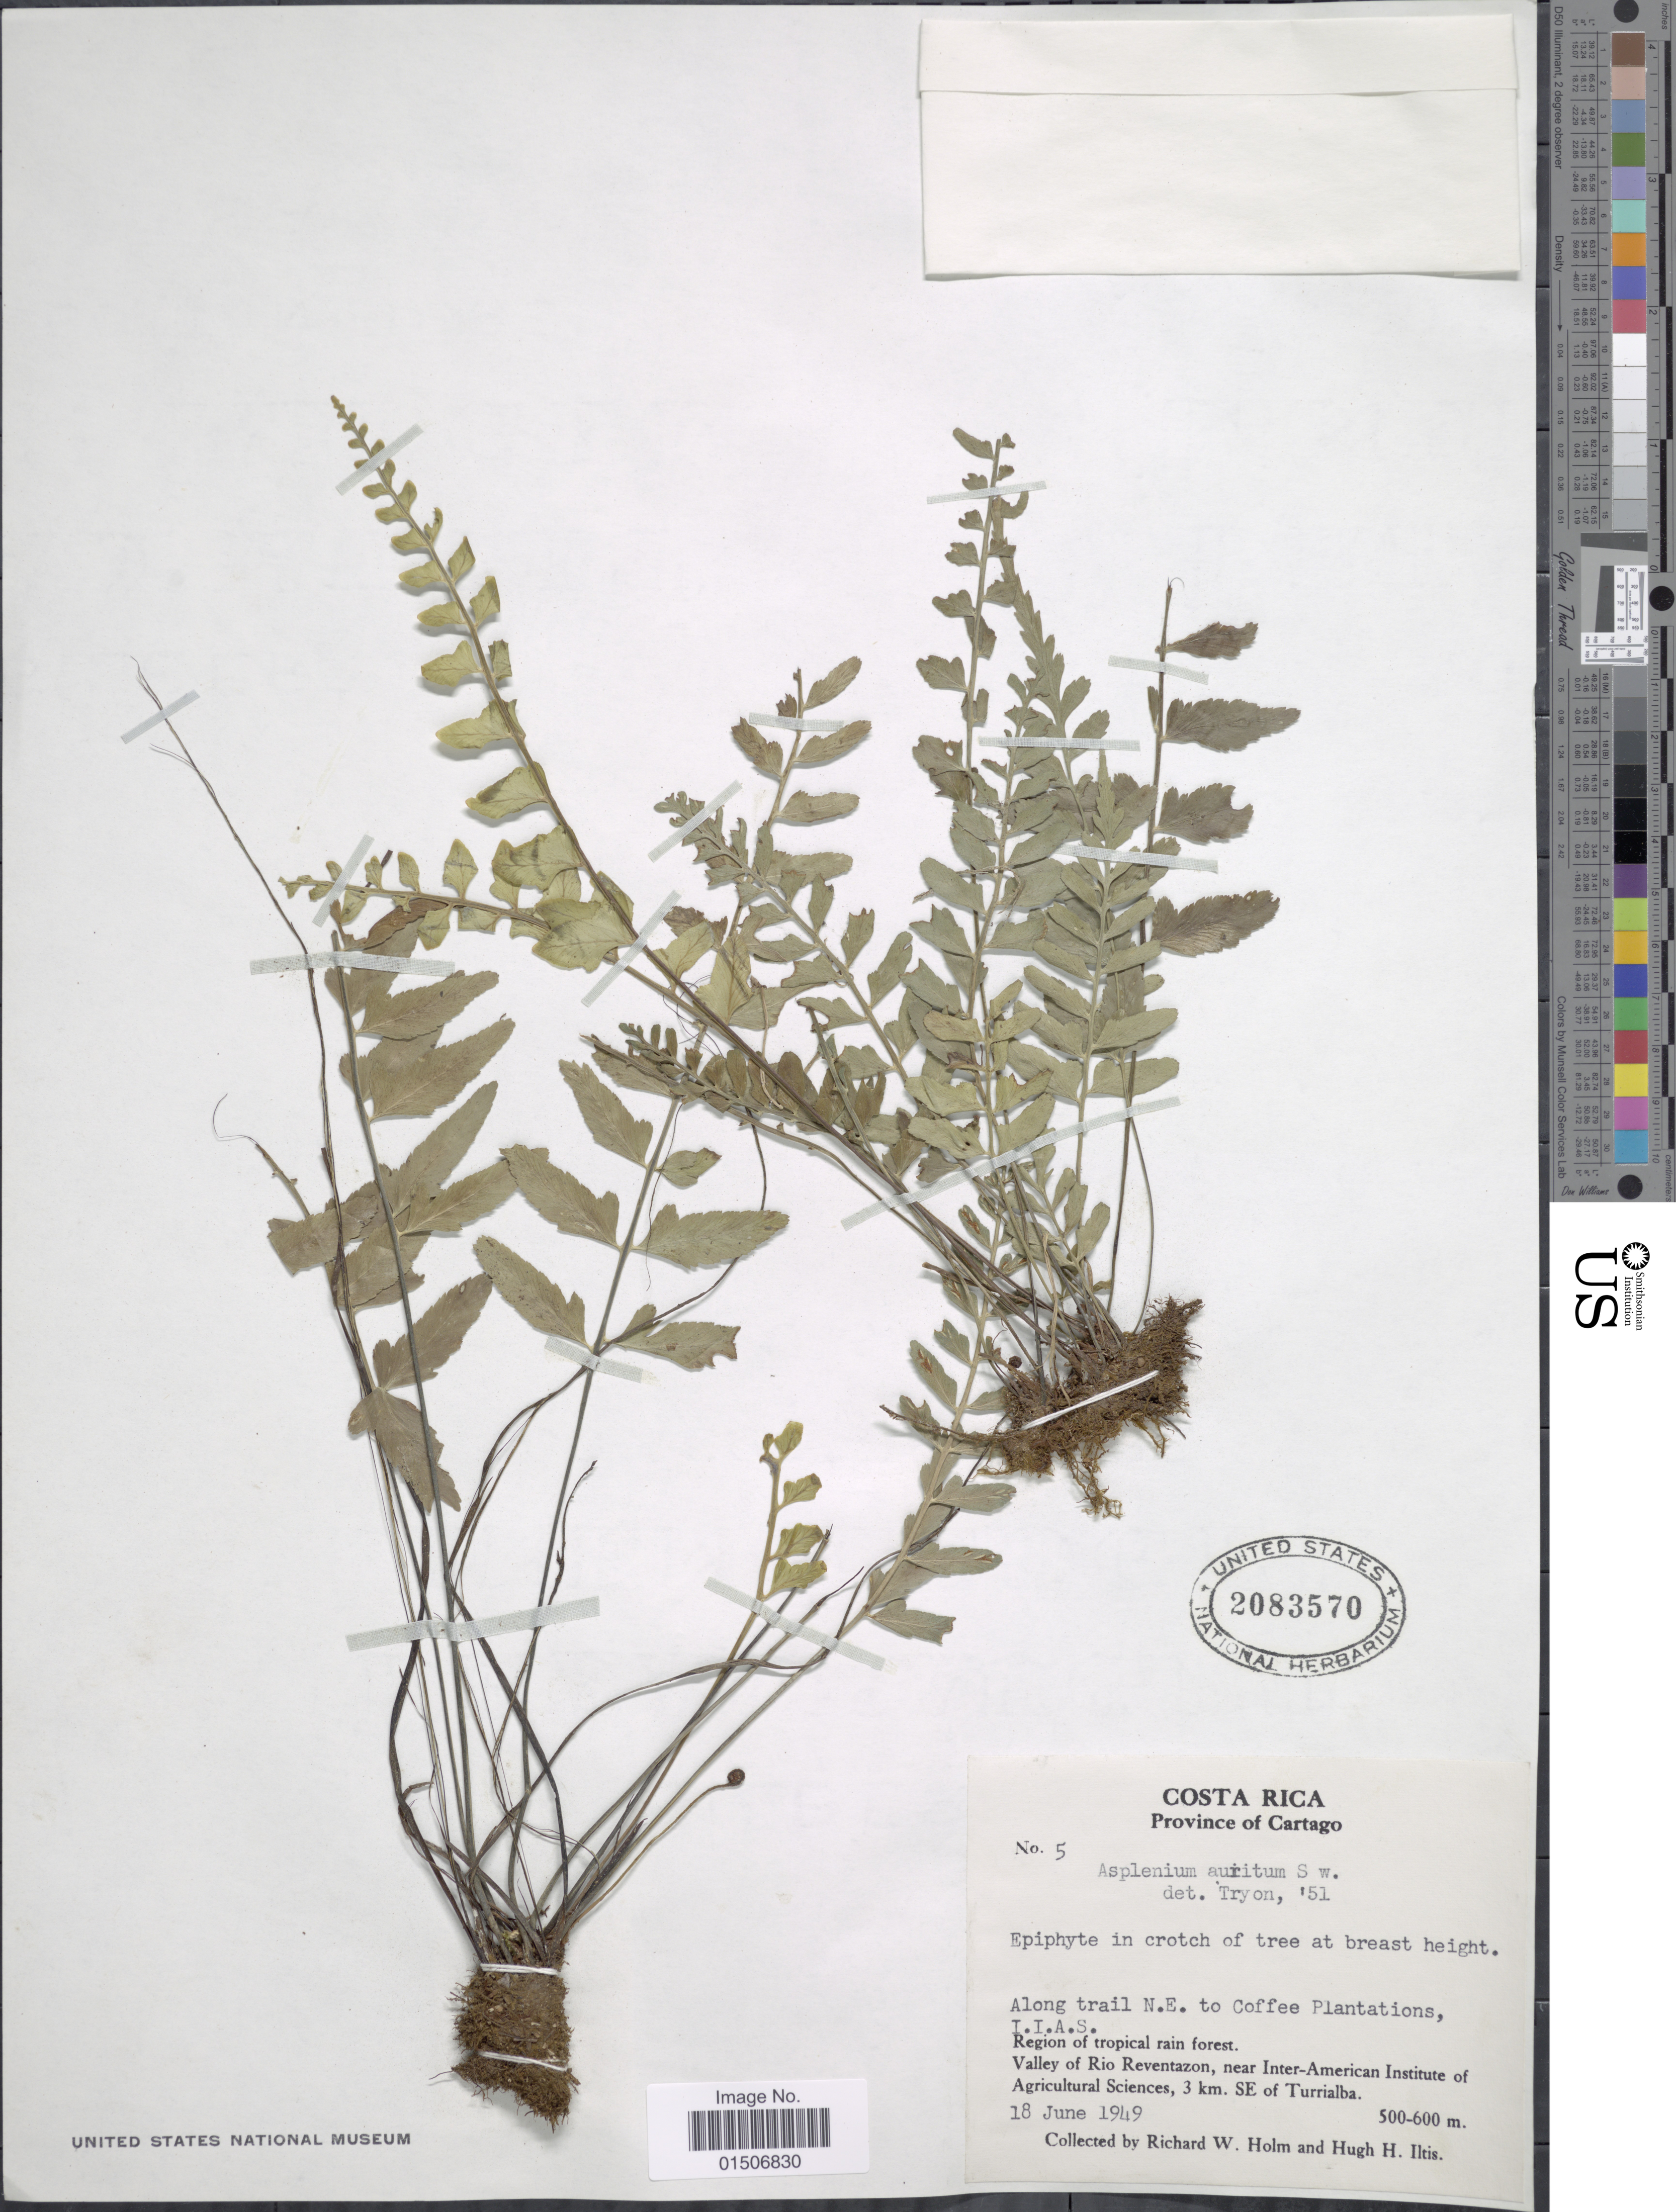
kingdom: Plantae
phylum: Tracheophyta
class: Polypodiopsida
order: Polypodiales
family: Aspleniaceae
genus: Asplenium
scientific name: Asplenium levyi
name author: E. Fourn.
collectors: R. W. Holm & H. H. Iltis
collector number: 5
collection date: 1949-06-18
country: Costa Rica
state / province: Cartago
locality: Along trail N.E. to Coffee Plantations, I.I.A.S., Region of tropical rain forest. valley of rio Revetazon, near Inter-American Institute of Agricultural Sciences, 3 km SE of Turrialba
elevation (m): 500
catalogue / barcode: US 2083570